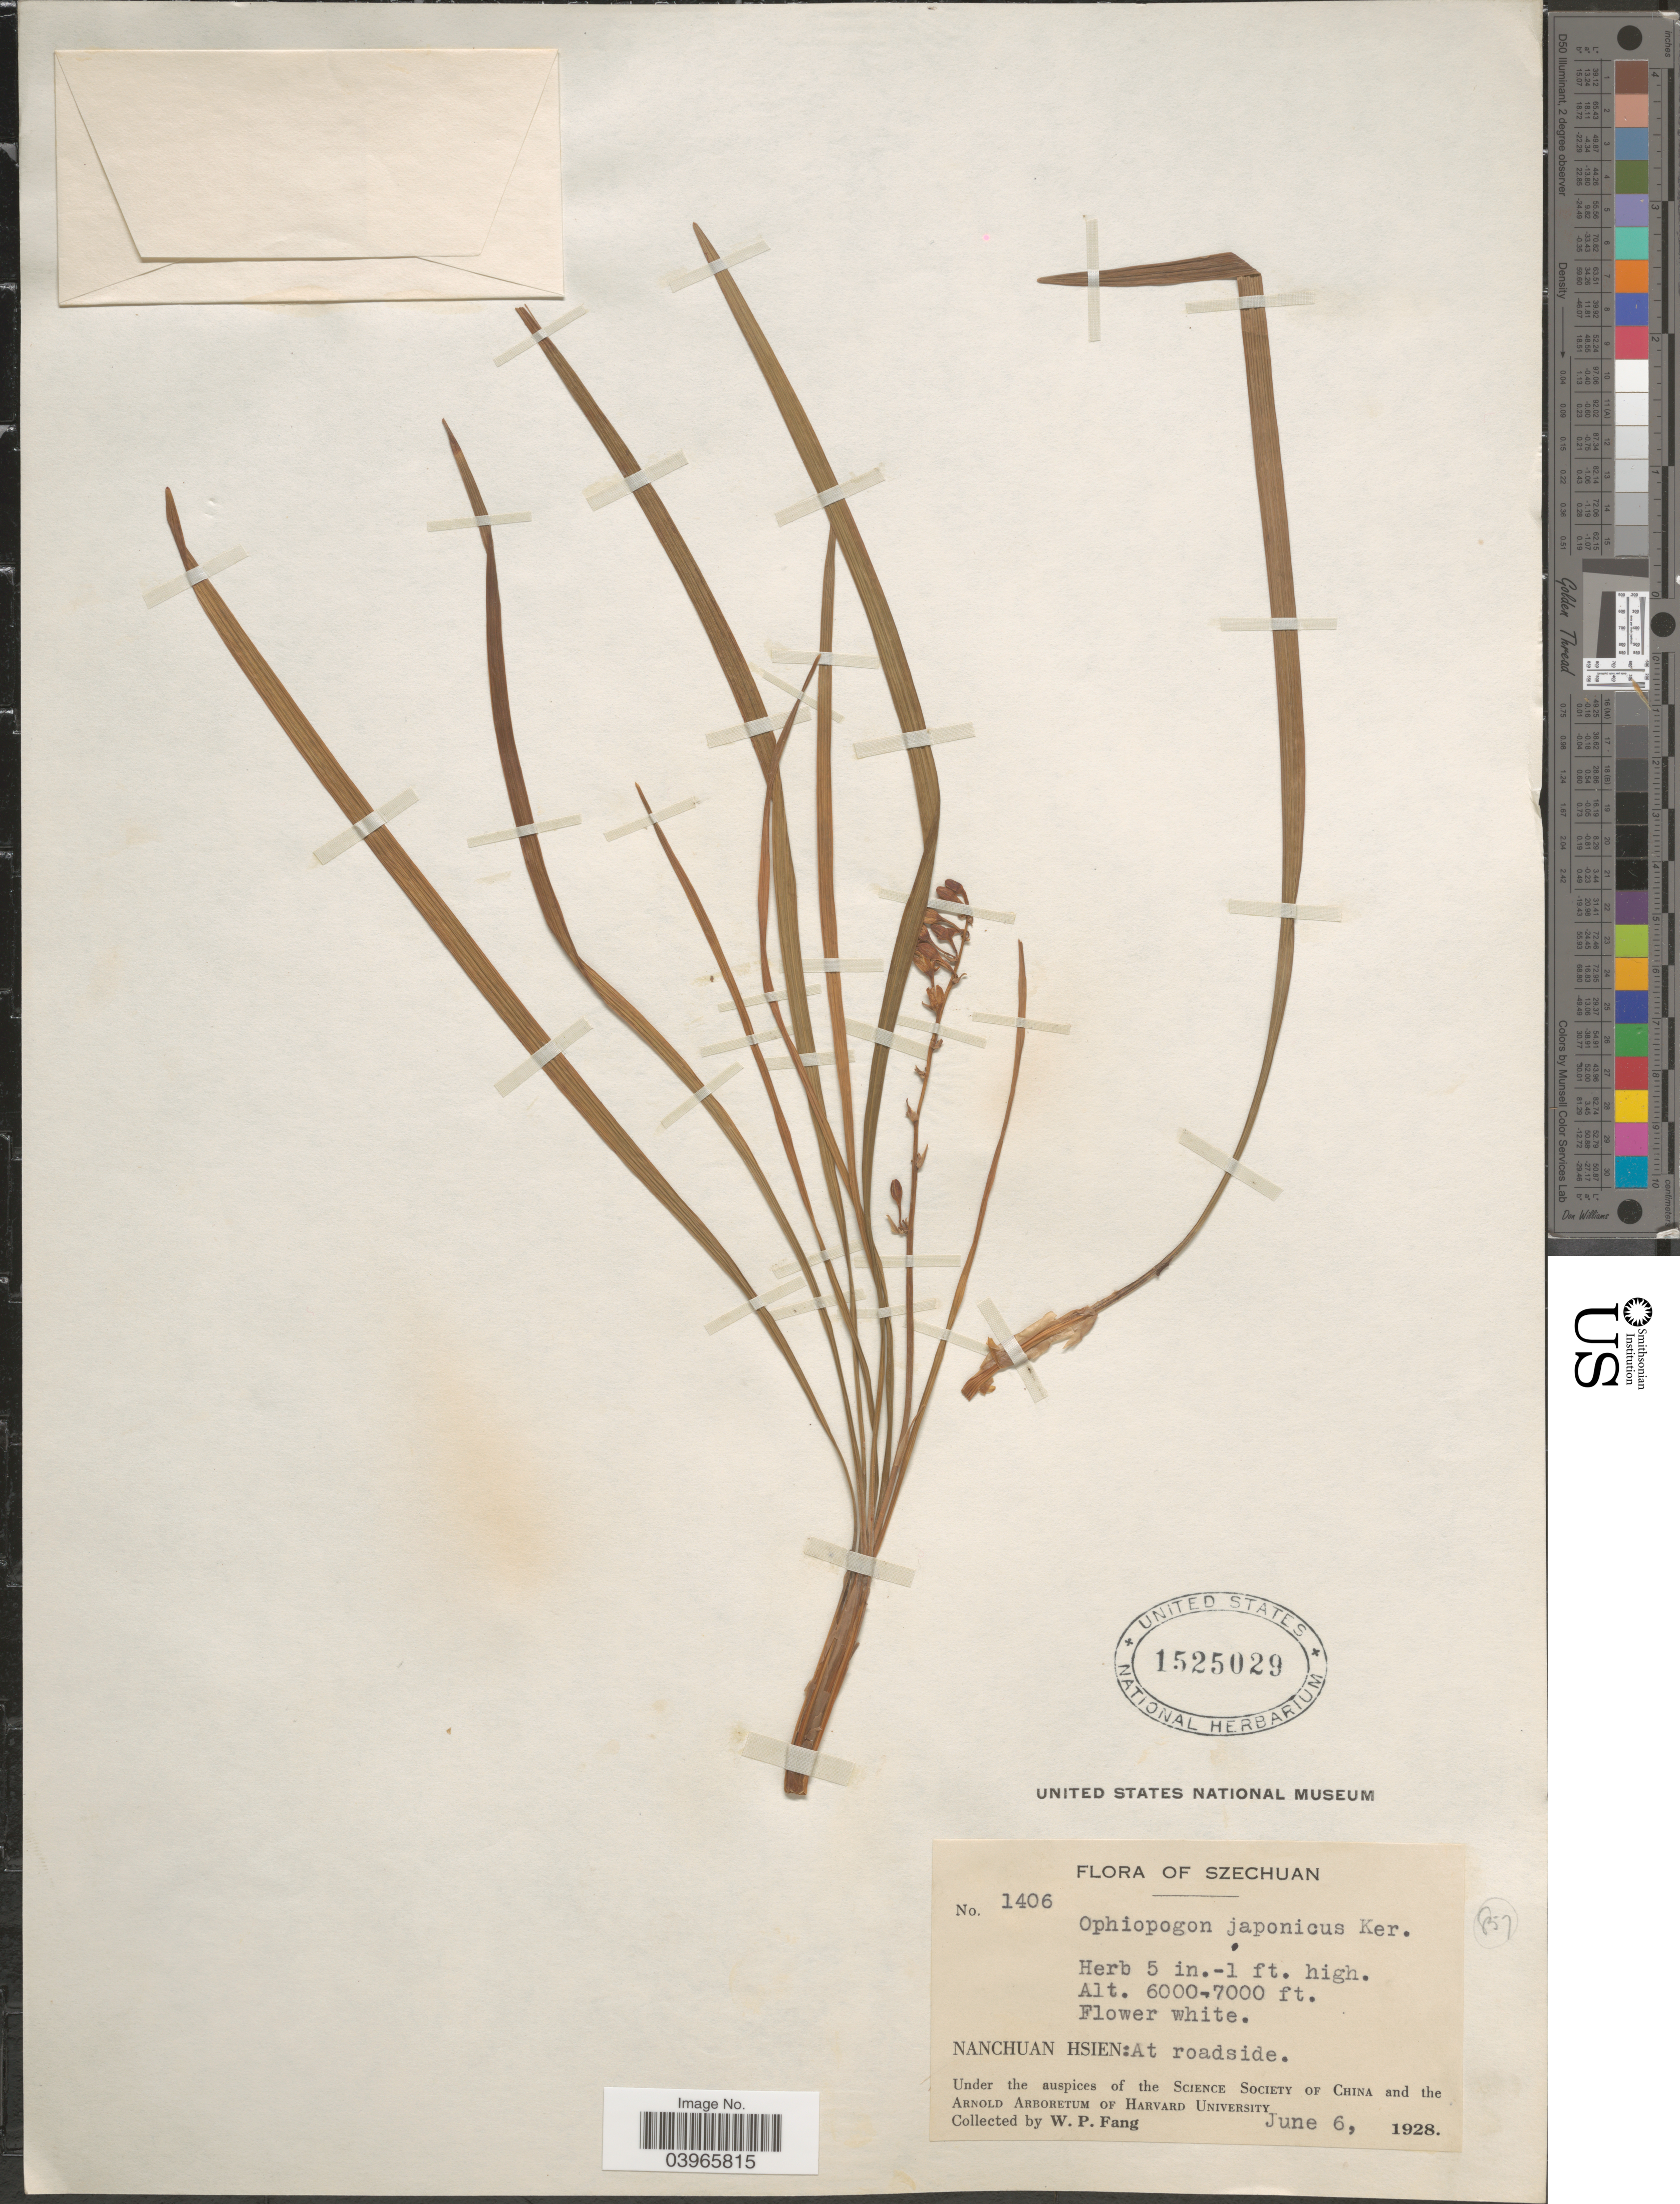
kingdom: Plantae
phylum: Tracheophyta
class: Liliopsida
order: Asparagales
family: Asparagaceae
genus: Ophiopogon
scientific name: Ophiopogon japonicus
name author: (L. f.) Ker Gawl.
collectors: W. P. Fang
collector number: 1406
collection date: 1928-06-06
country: China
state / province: Sichuan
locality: Szechuan. Nanchuan Hsien: At roadside.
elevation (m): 1829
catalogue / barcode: US 1525029